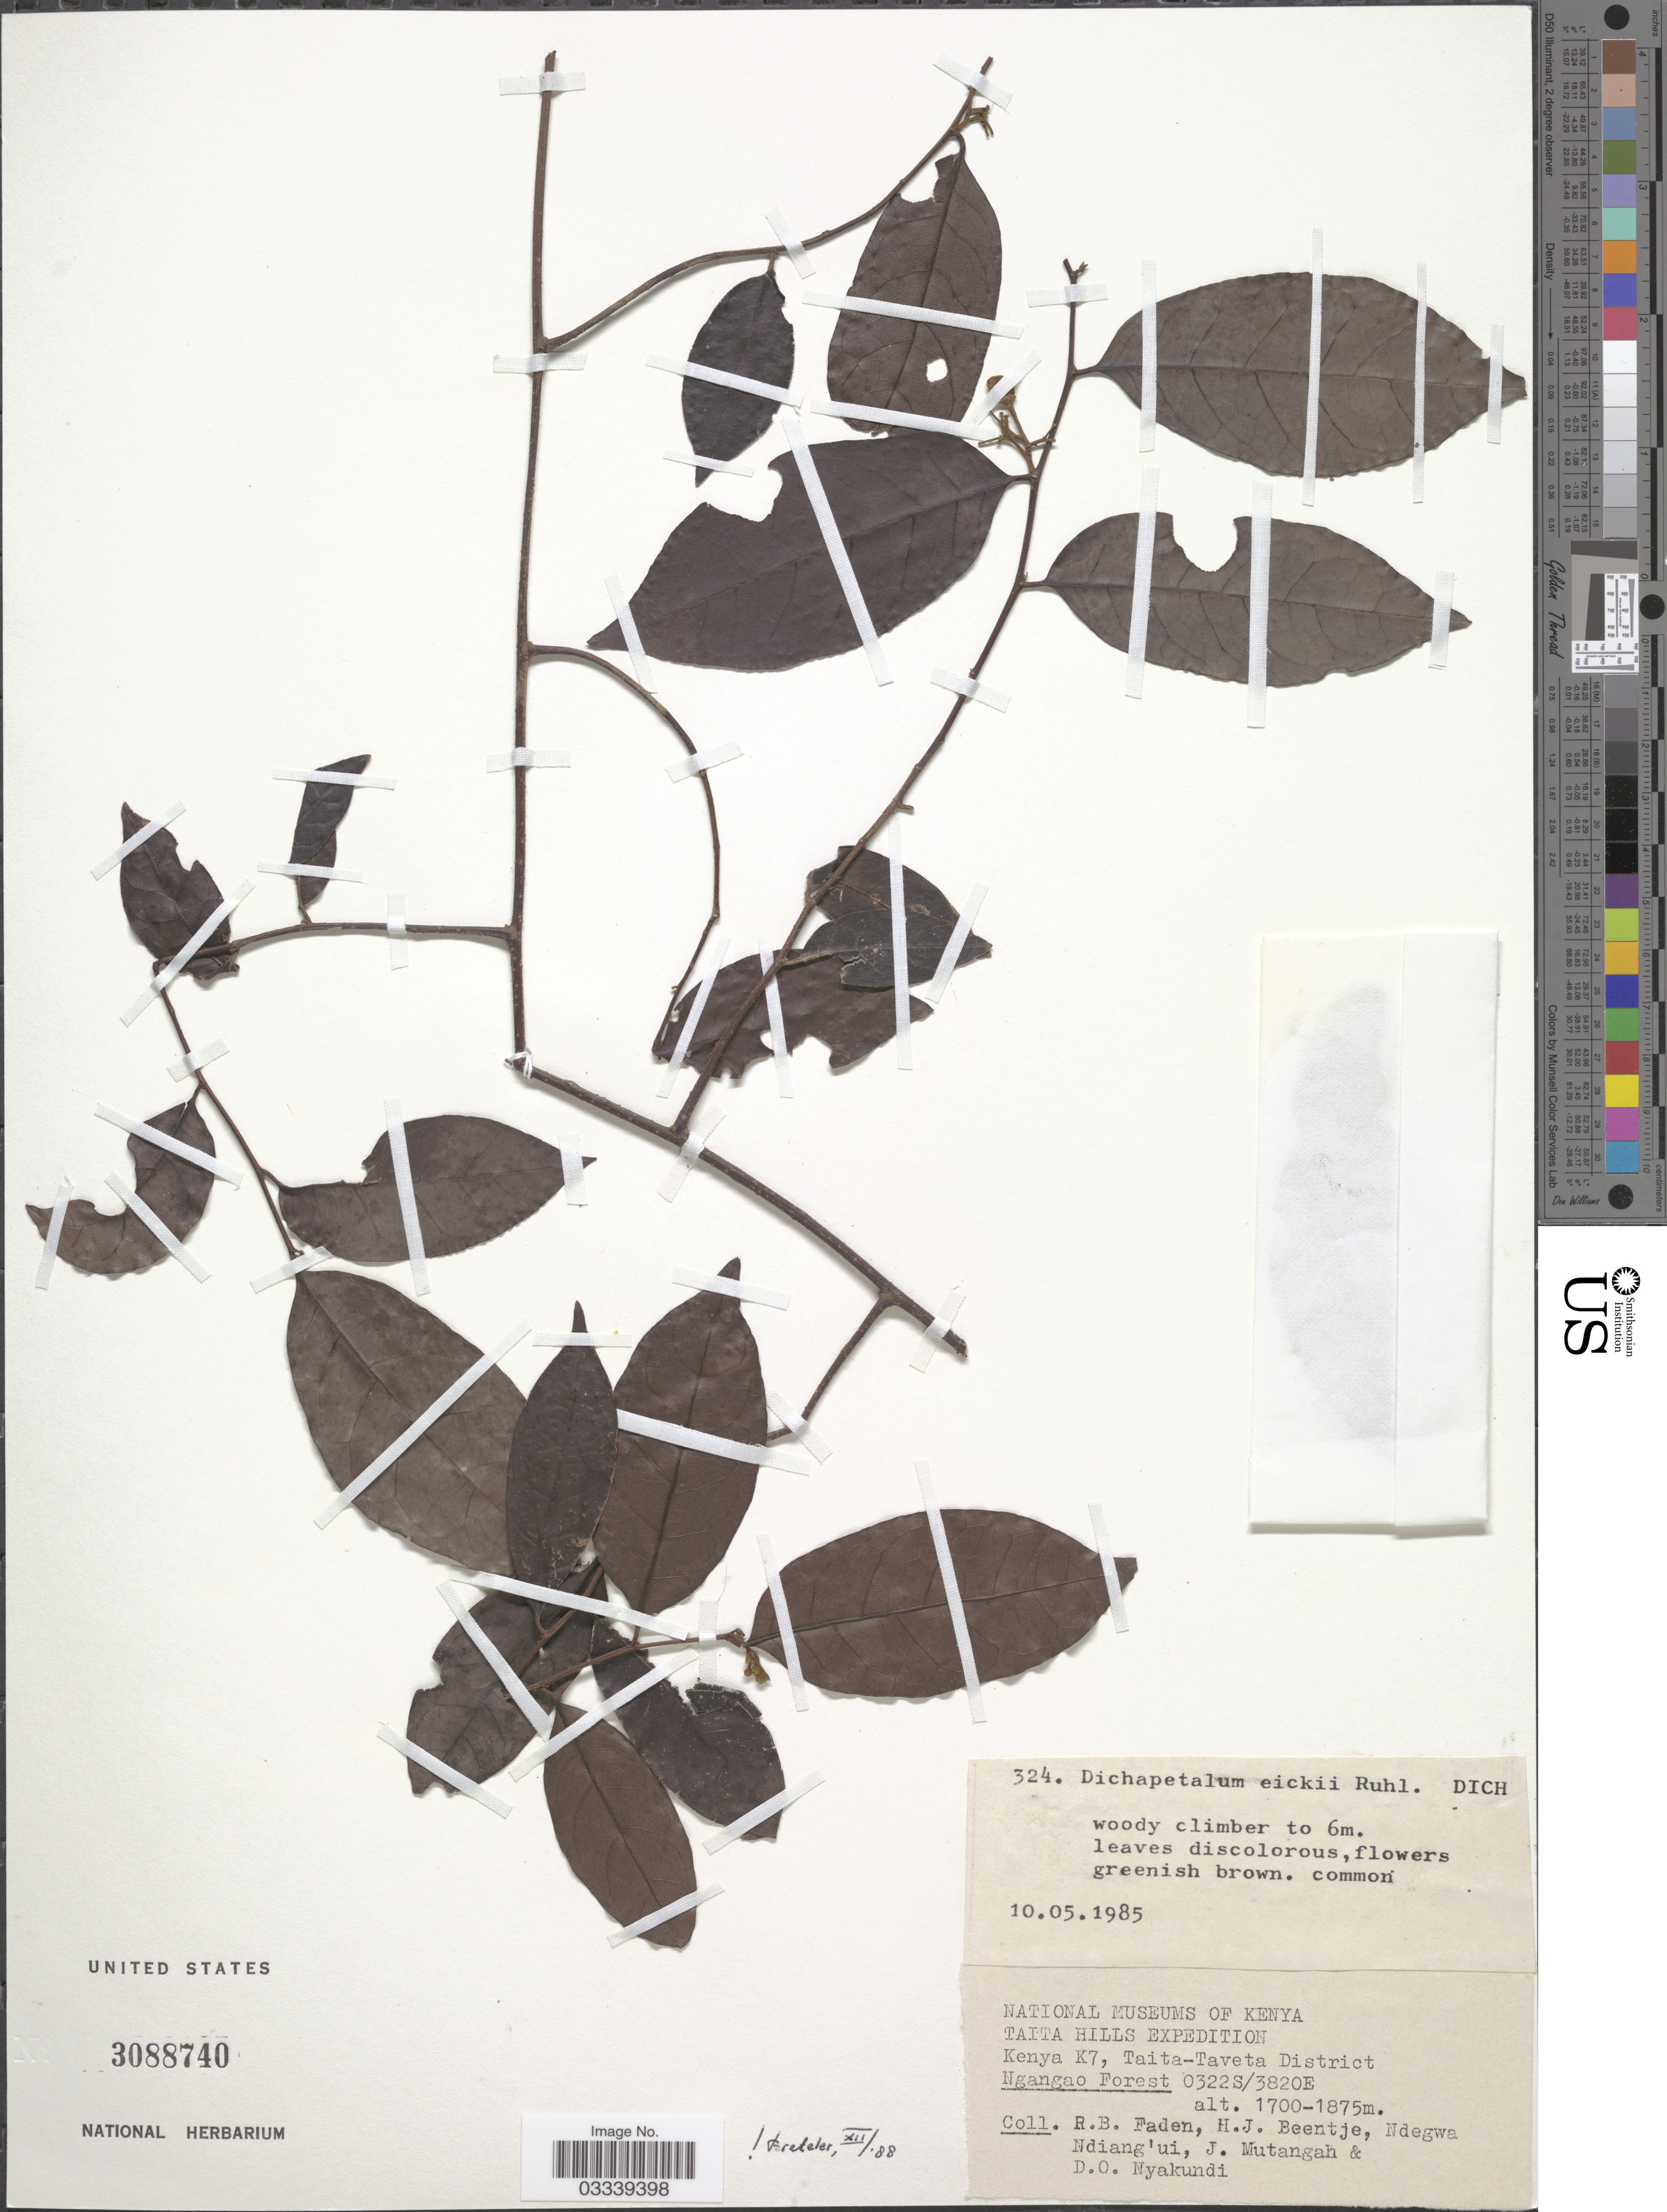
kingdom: Plantae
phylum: Tracheophyta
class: Magnoliopsida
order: Malpighiales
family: Dichapetalaceae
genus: Dichapetalum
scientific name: Dichapetalum eickii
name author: Ruhland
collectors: R. B. Faden, H. J. Beentje, Ndegwa Ndiang'ui, J. Mutangah & D. Nyakundi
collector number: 324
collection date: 1985-05-10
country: Kenya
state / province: Taita Taveta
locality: Taita Hills, K7, Taita-Taveta District, Ngangao Forest.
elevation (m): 1700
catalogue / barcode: US 3088740